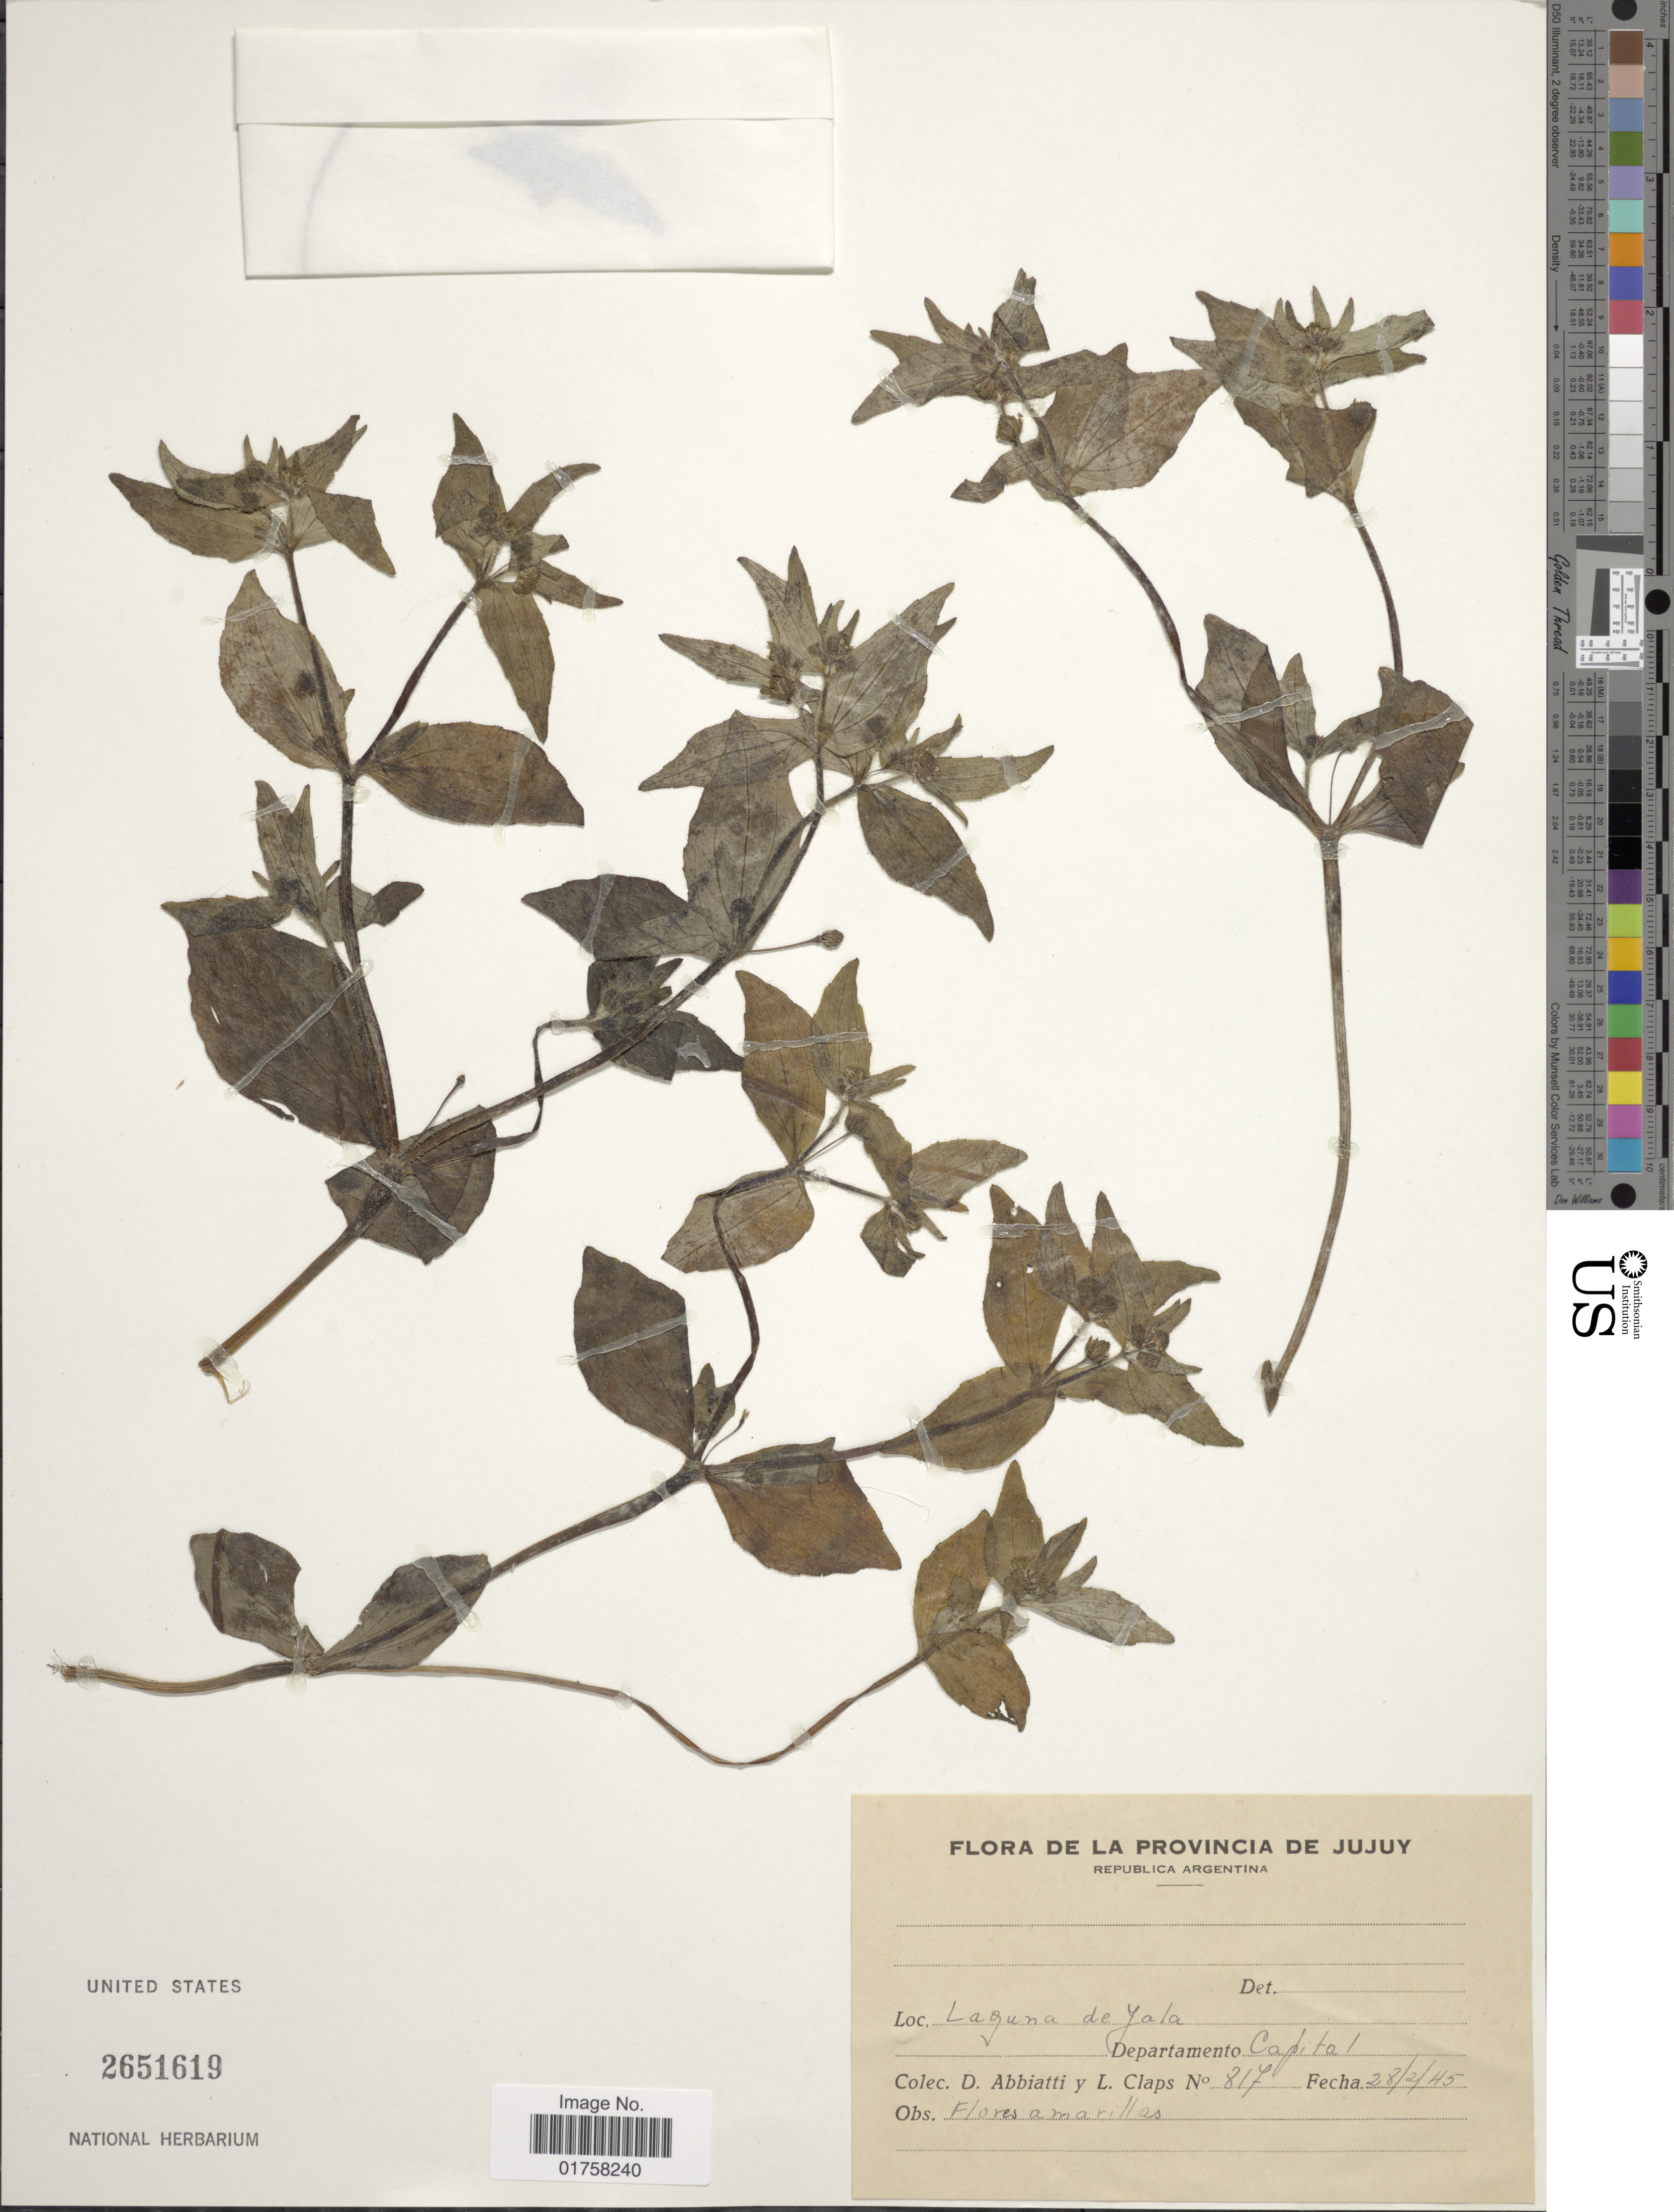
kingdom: Plantae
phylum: Tracheophyta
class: Magnoliopsida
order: Asterales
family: Asteraceae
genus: Jaegeria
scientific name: Jaegeria hirta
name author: (Lag.) Less.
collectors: D. Abbiatti & L. Claps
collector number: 817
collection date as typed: Transcribed d/m/y: 28/2/45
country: Argentina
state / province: Jujuy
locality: Laguna de Jala, Departamento Capital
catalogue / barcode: US 2651619